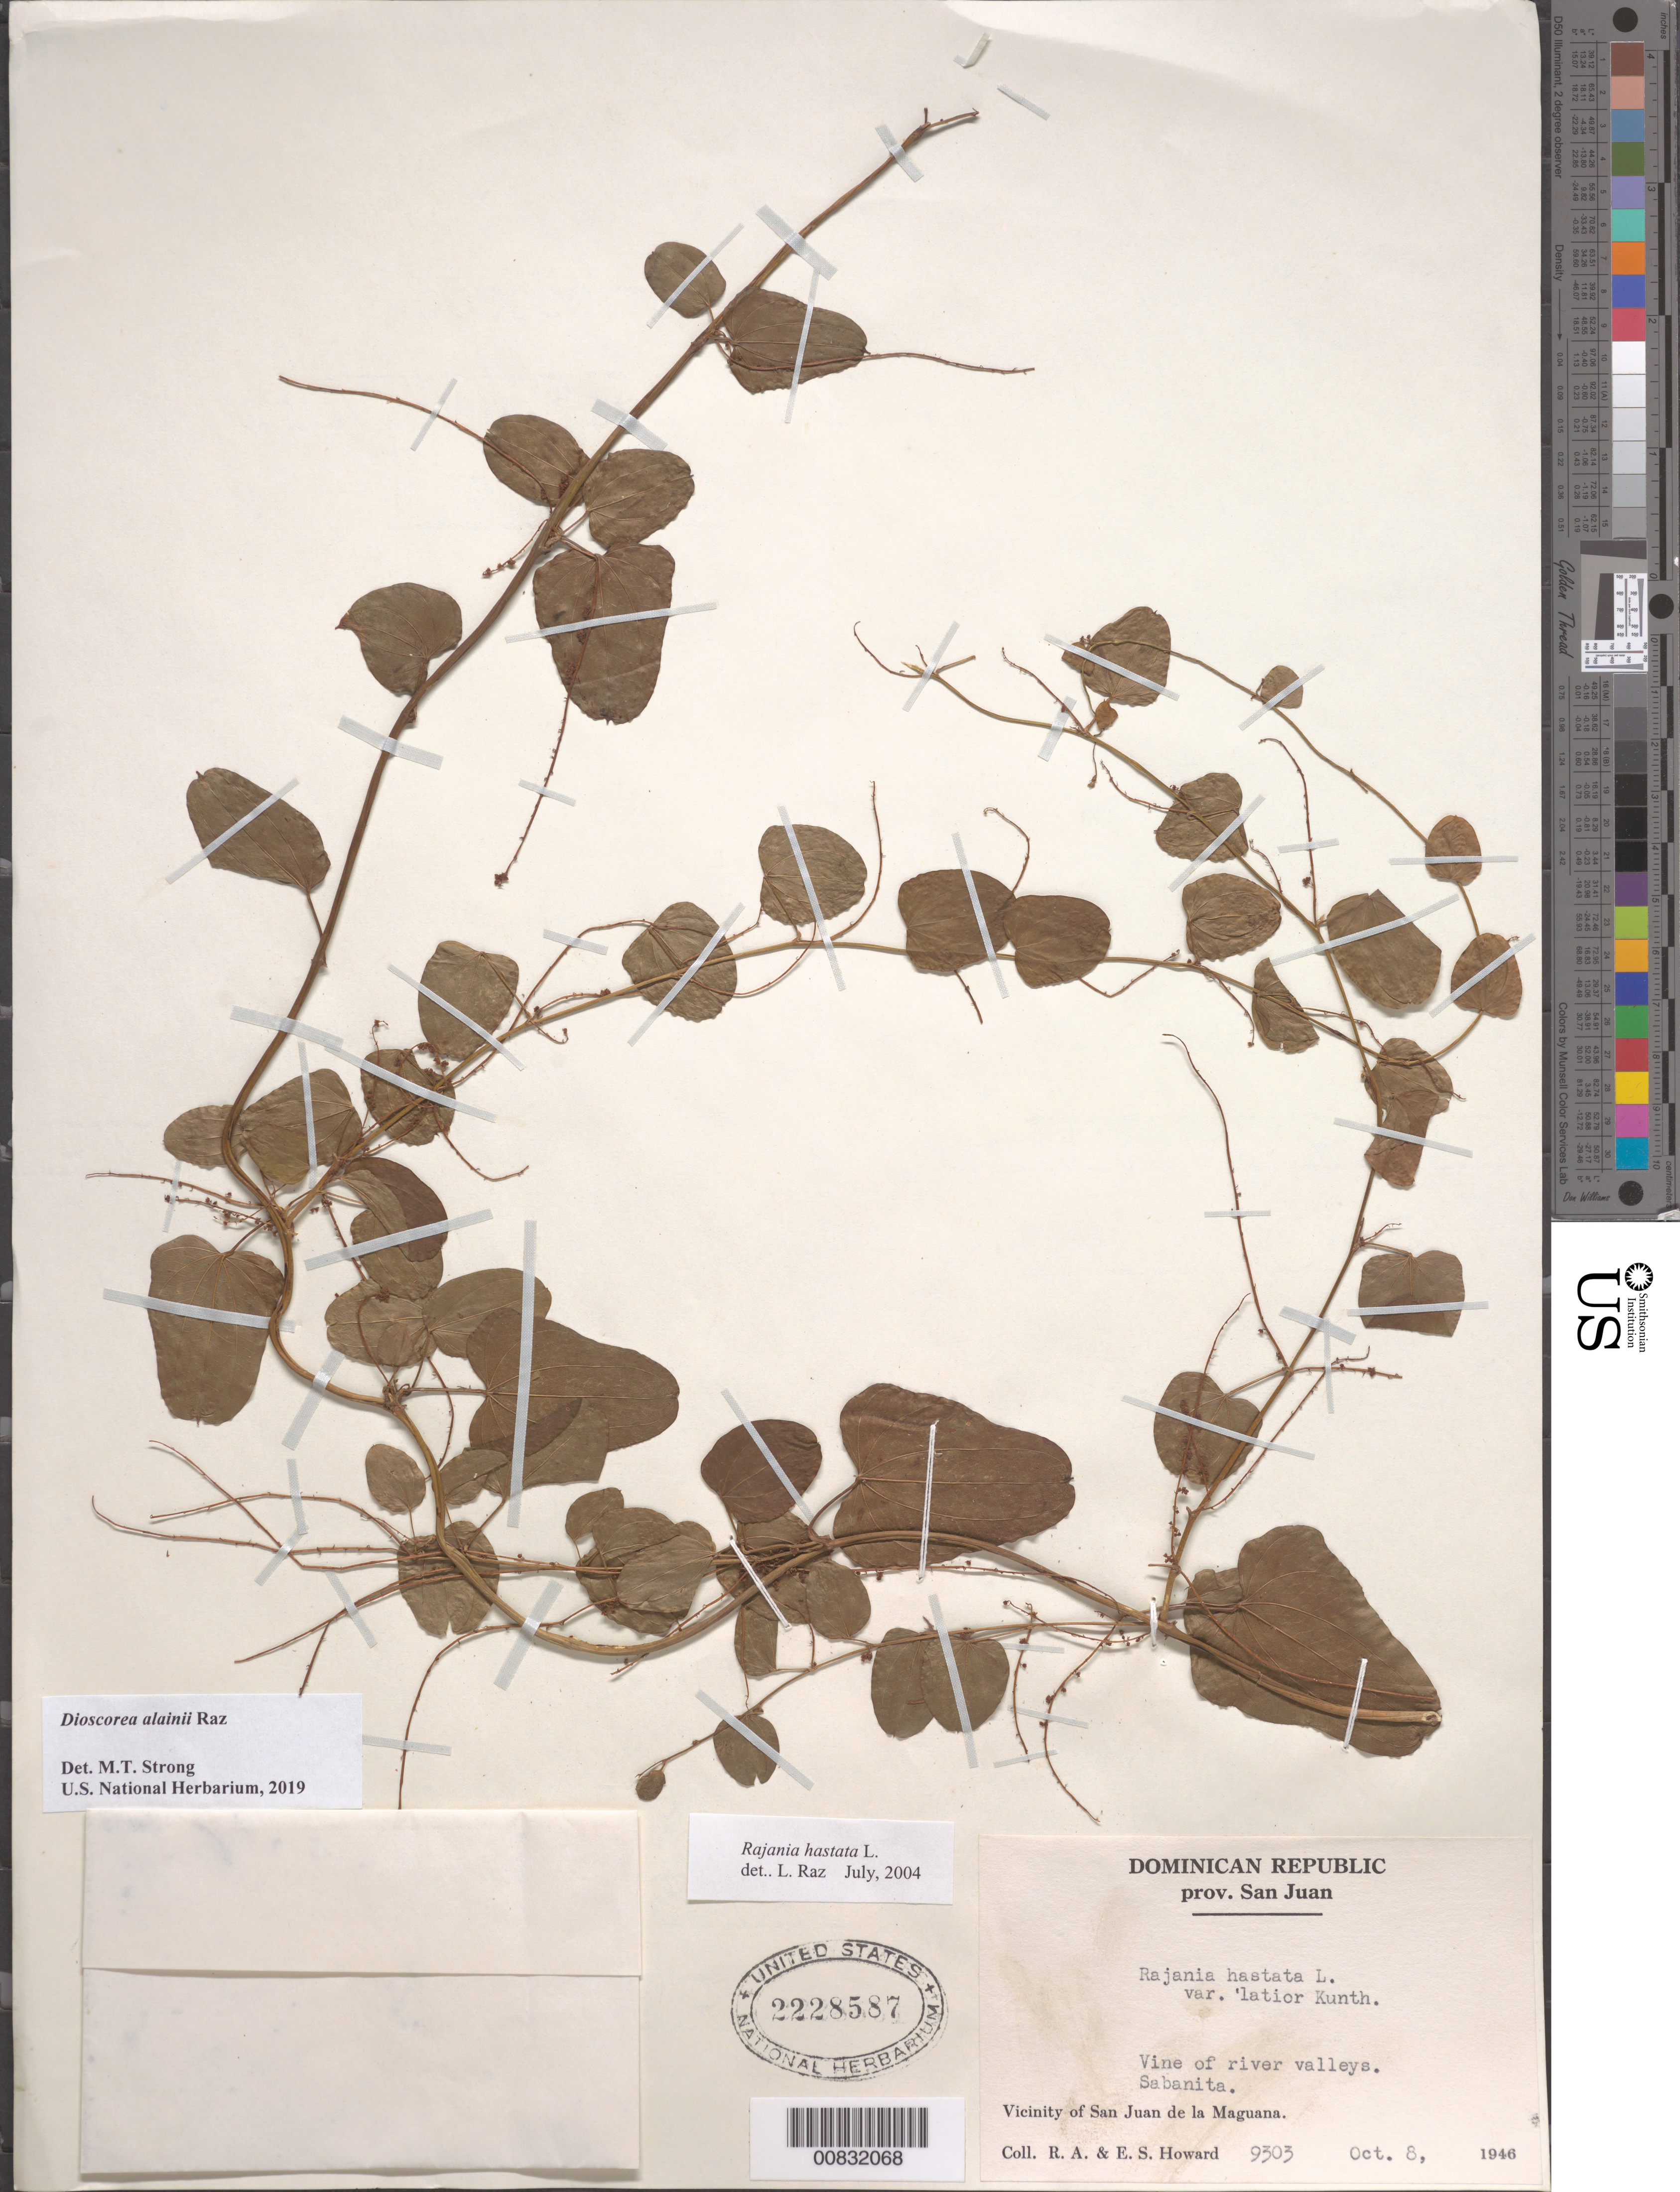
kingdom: Plantae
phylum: Tracheophyta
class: Liliopsida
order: Dioscoreales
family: Dioscoreaceae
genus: Dioscorea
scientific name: Dioscorea alainii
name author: Raz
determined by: Strong, M. T., (US), Smithsonian Institution - National Museum of Natural History (UNITED STATES)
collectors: R. A. Howard & E. S. Howard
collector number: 9303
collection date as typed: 08 Oct 1946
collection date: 1946-10-08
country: Dominican Republic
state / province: San Juan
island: Hispaniola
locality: Vicinity of San Juan de la Maguana. Sabanita.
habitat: Vine of river valleys. Sabanita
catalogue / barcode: US 2228587